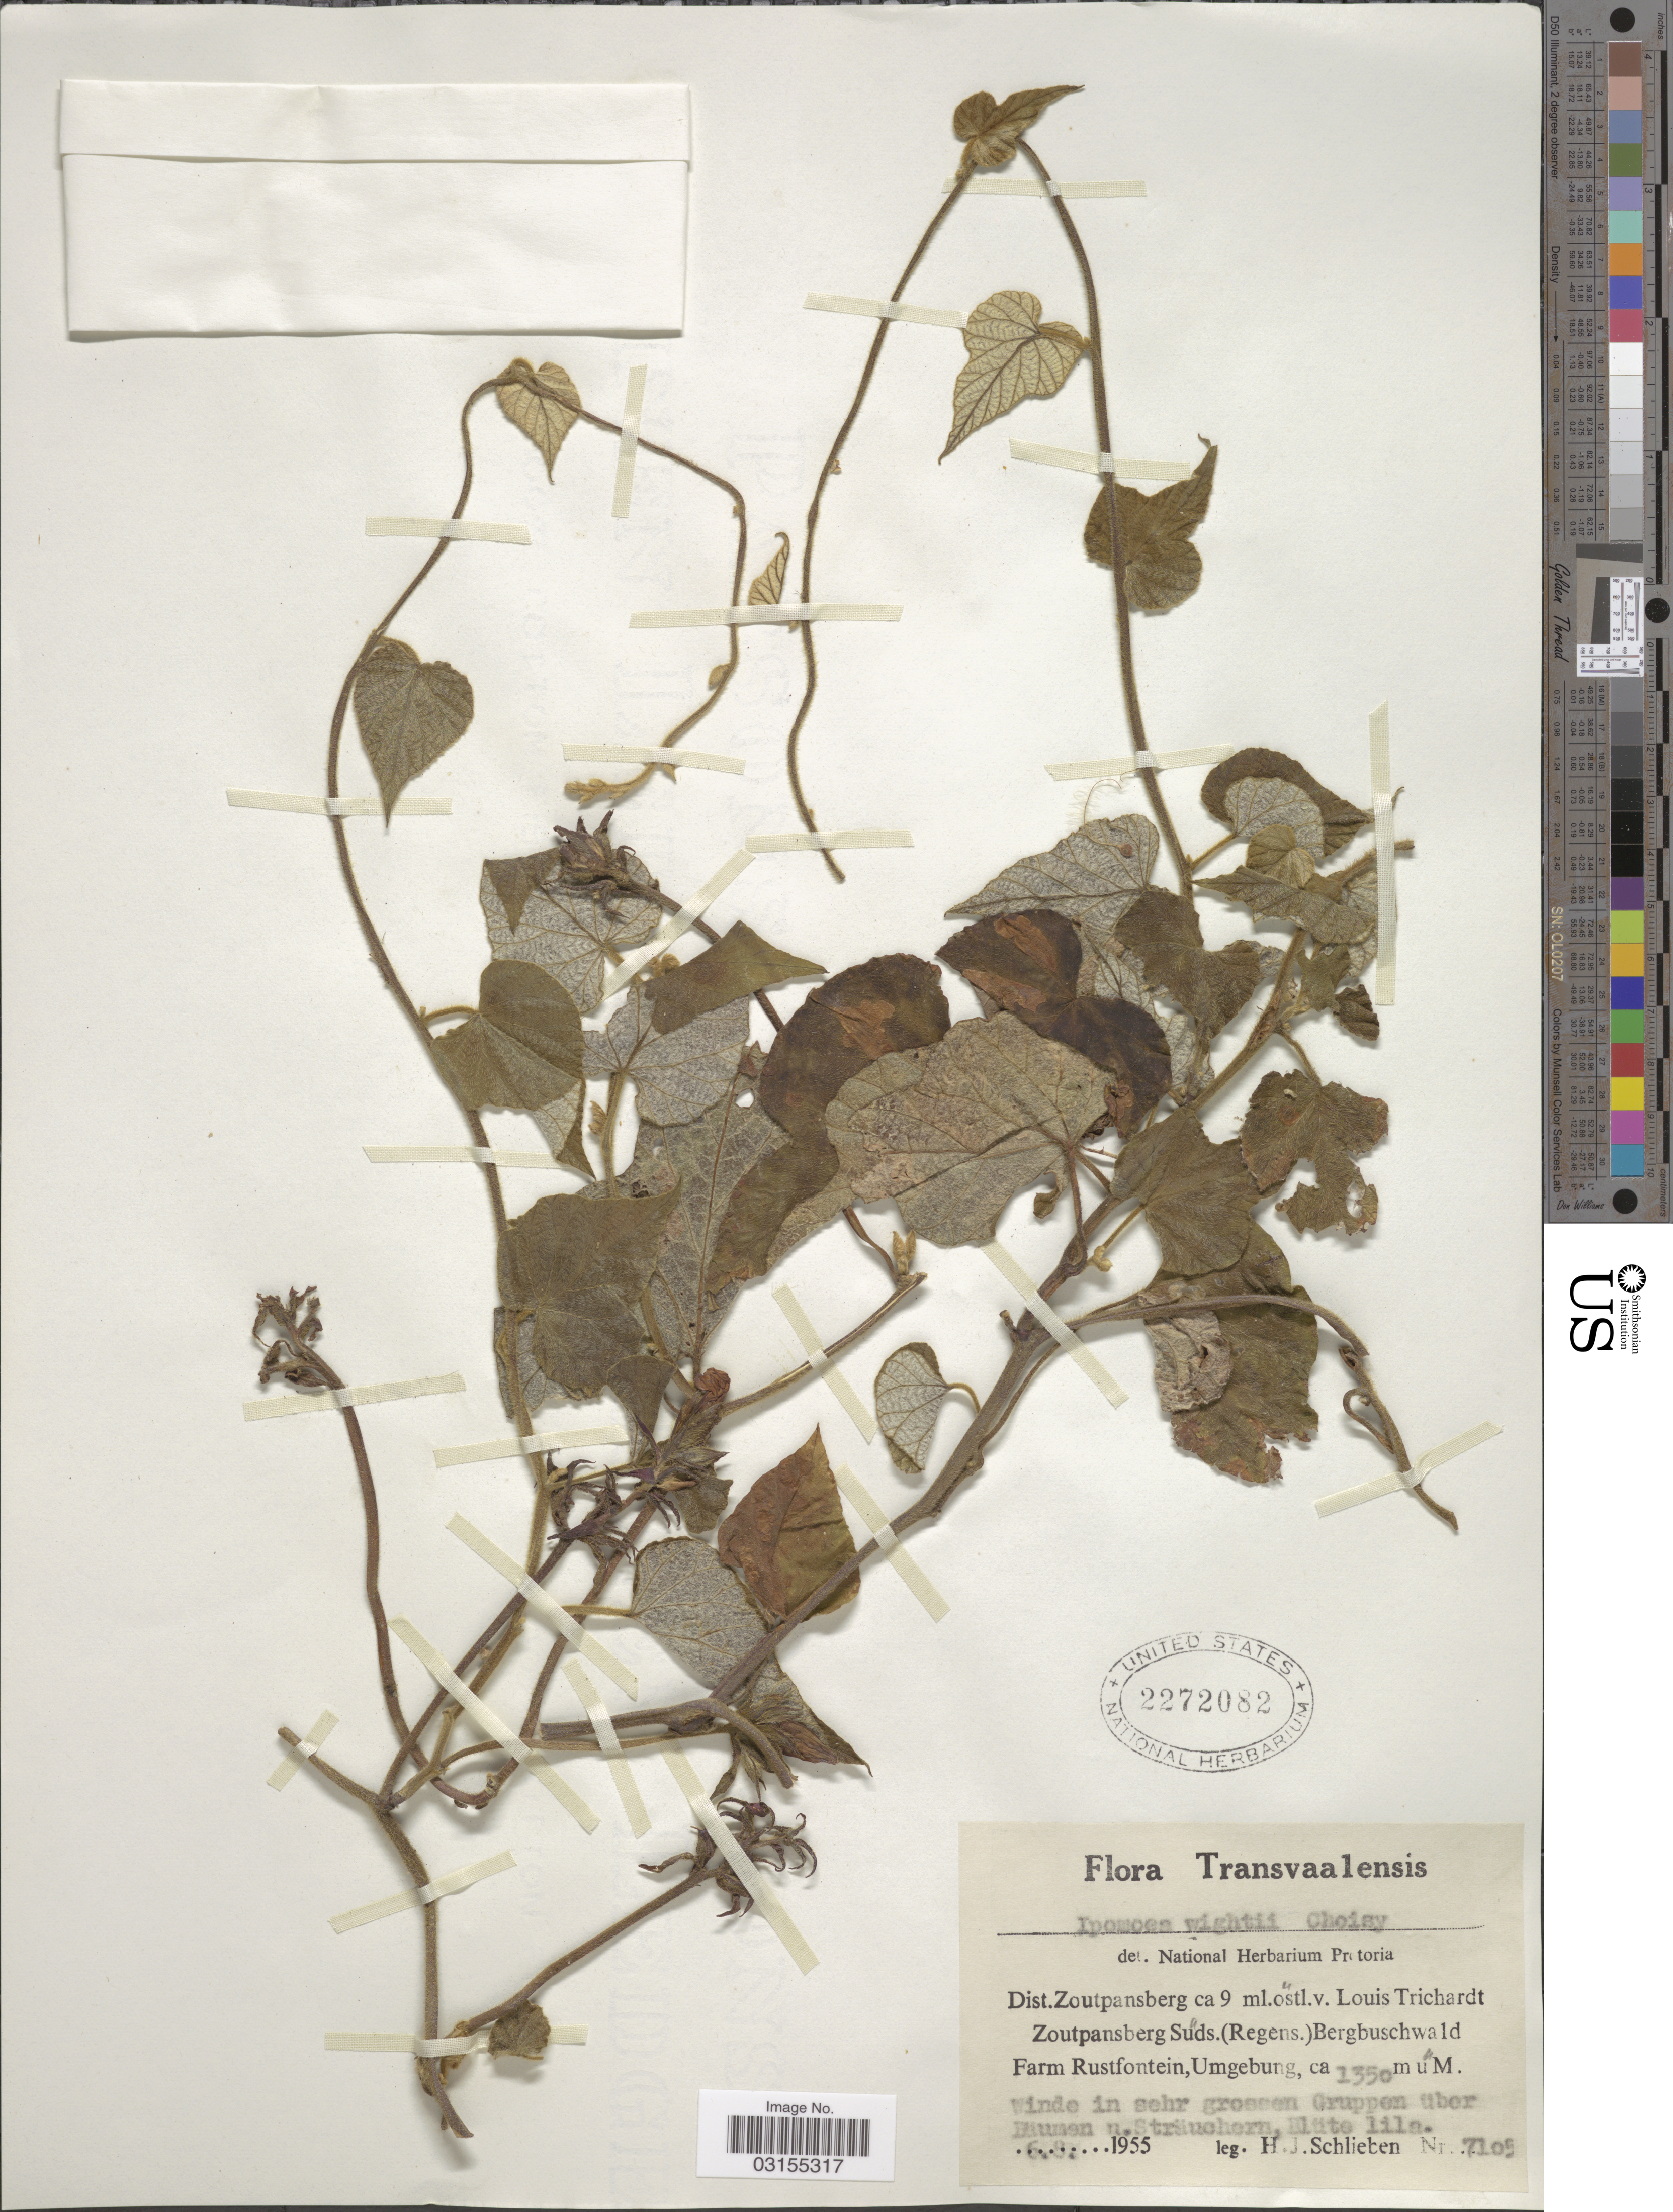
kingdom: Plantae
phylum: Tracheophyta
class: Magnoliopsida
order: Solanales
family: Convolvulaceae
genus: Ipomoea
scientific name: Ipomoea wightii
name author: (Wall.) Choisy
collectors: H. J. Schlieben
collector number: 7105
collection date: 1955-08-06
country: South Africa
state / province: Limpopo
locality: Transvaalensis. Dist. Zoutpansberg ca 9 ml.östl.v. Louis Trichardt Zoutpansberg Süds. (Regens) Bergbuschwal Farm Rustfontein, Umgebung.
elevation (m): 1350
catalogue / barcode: US 2272082